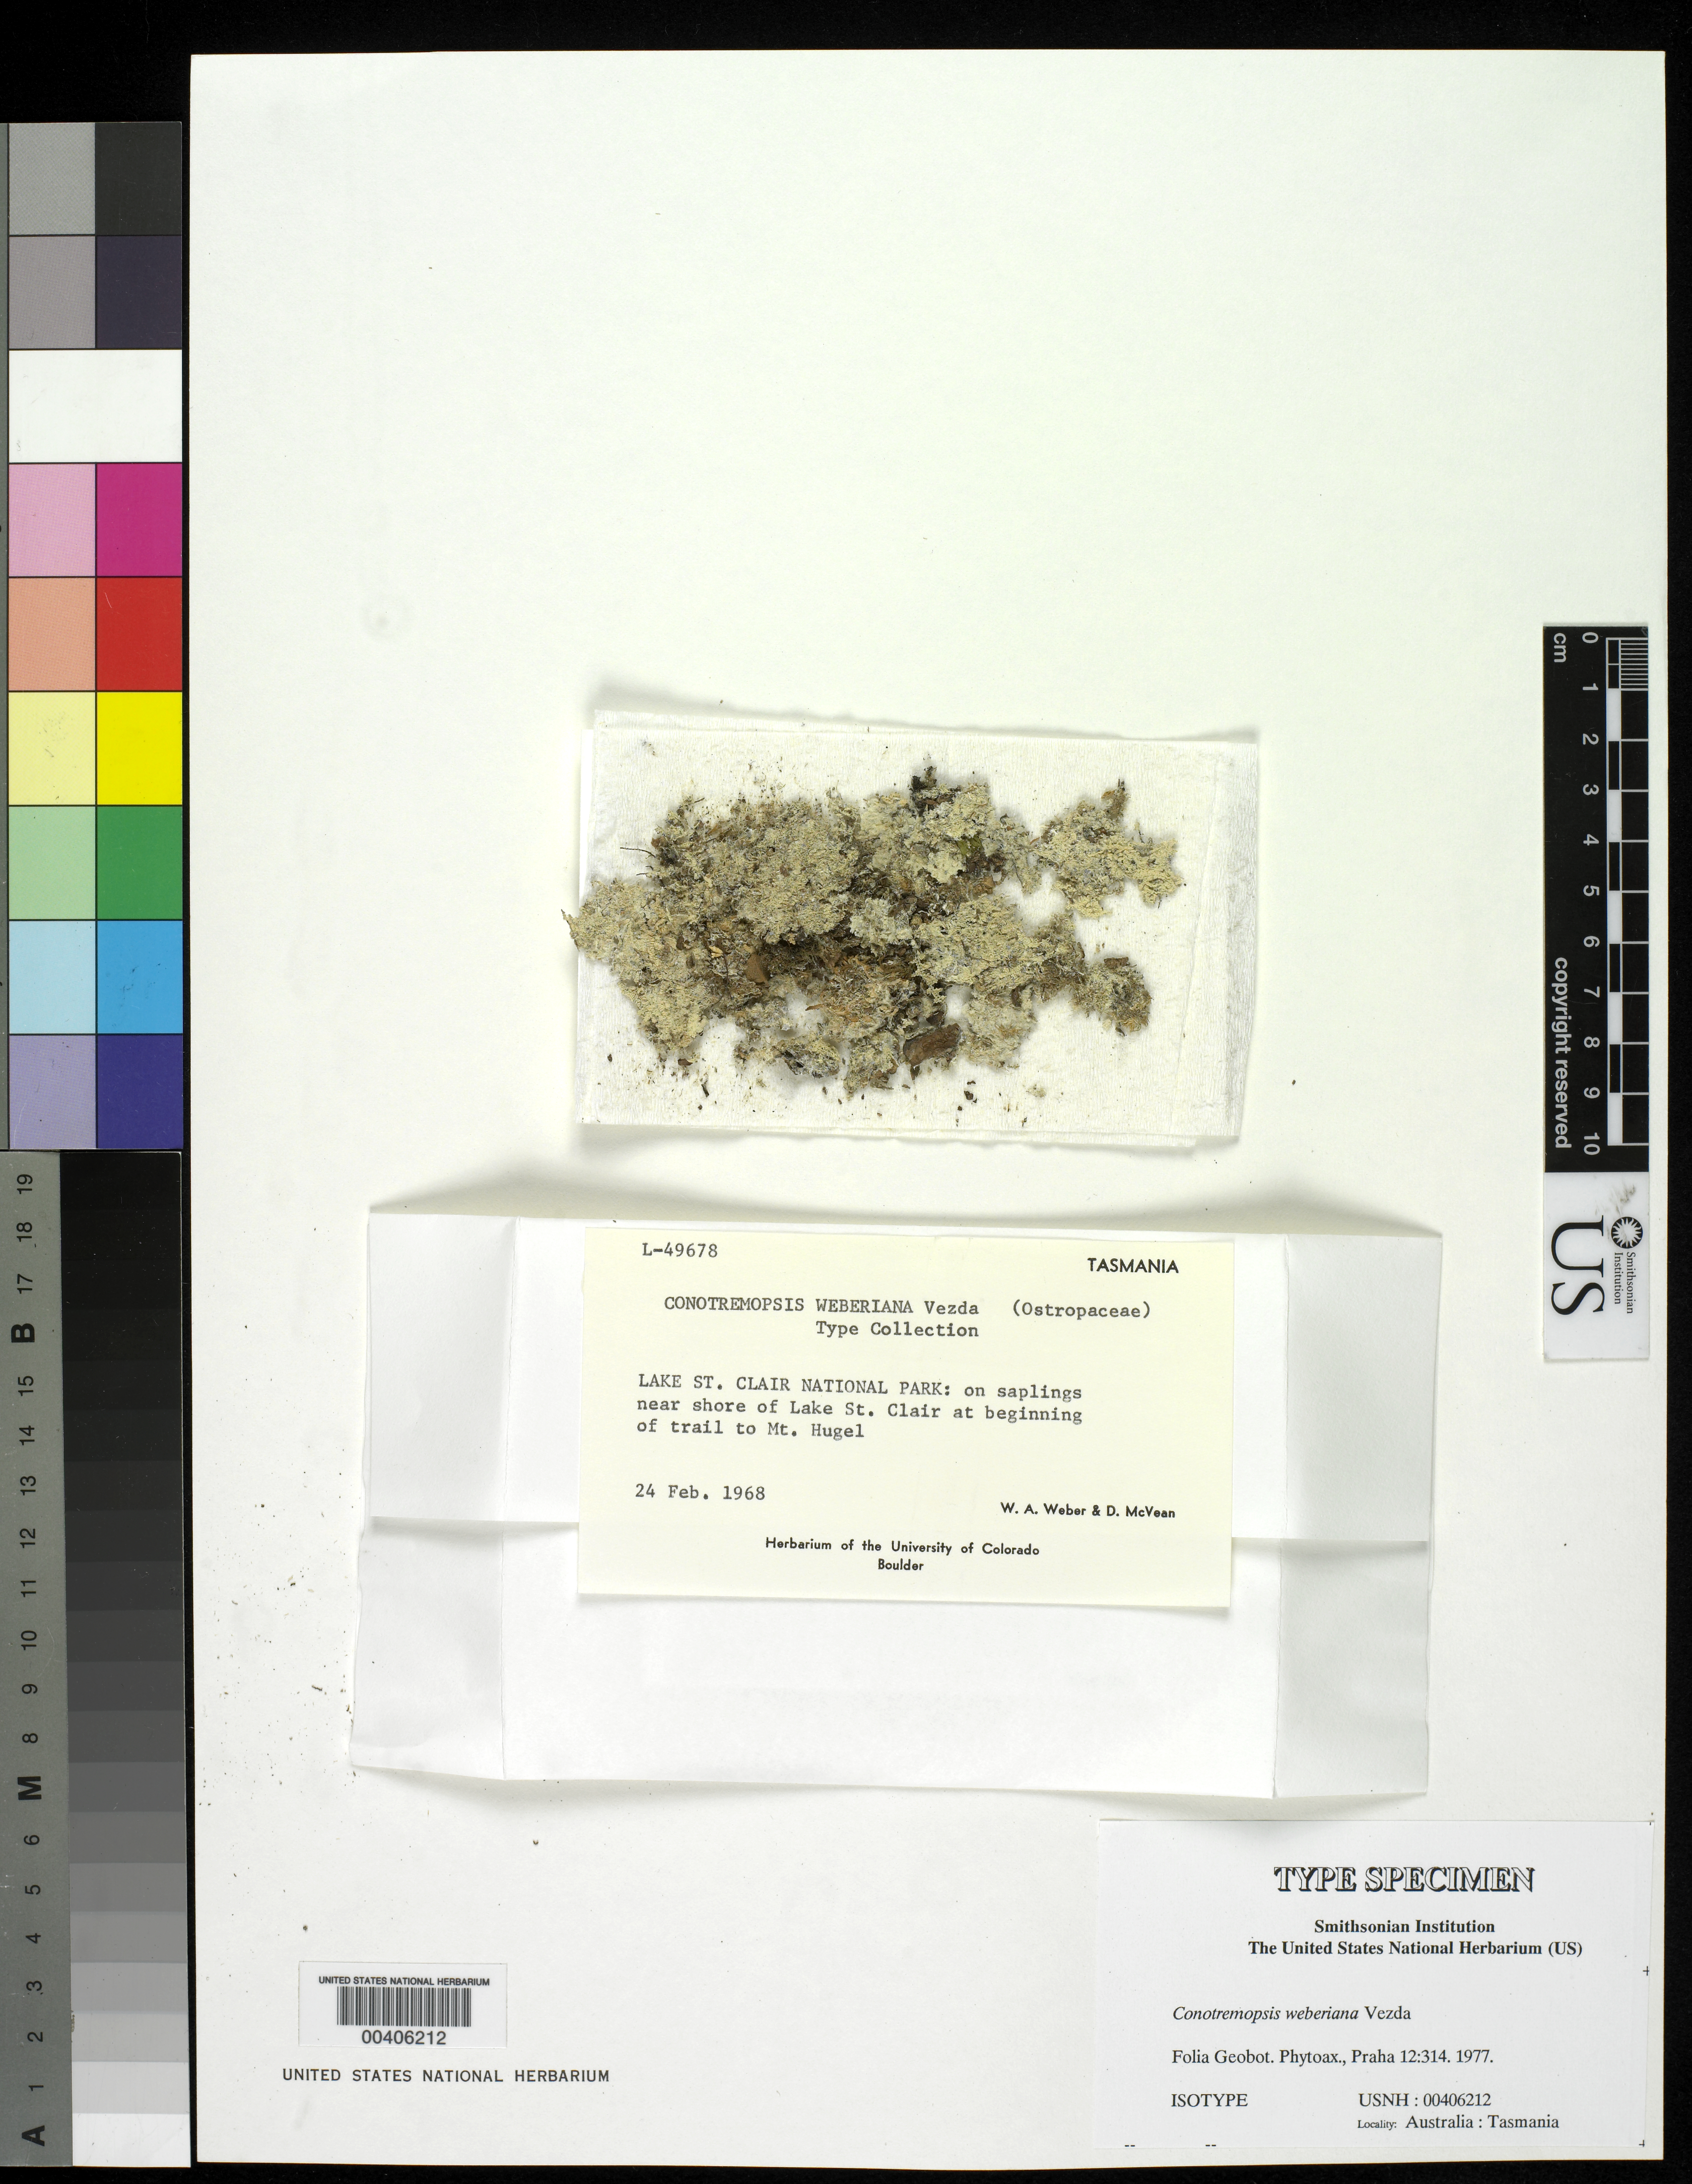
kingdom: Fungi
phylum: Ascomycota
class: Lecanoromycetes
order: Ostropales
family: Stictidaceae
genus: Conotremopsis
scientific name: Conotremopsis weberiana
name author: Vezda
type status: Isotype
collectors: W. A. Weber & D. McVean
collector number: L-49678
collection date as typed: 24 Feb 1968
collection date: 1968-02-24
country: Australia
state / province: Tasmania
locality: Lake St. Clair National Park, near shore of Lake St. Clair of beginning of trail to Mt. Hugel.